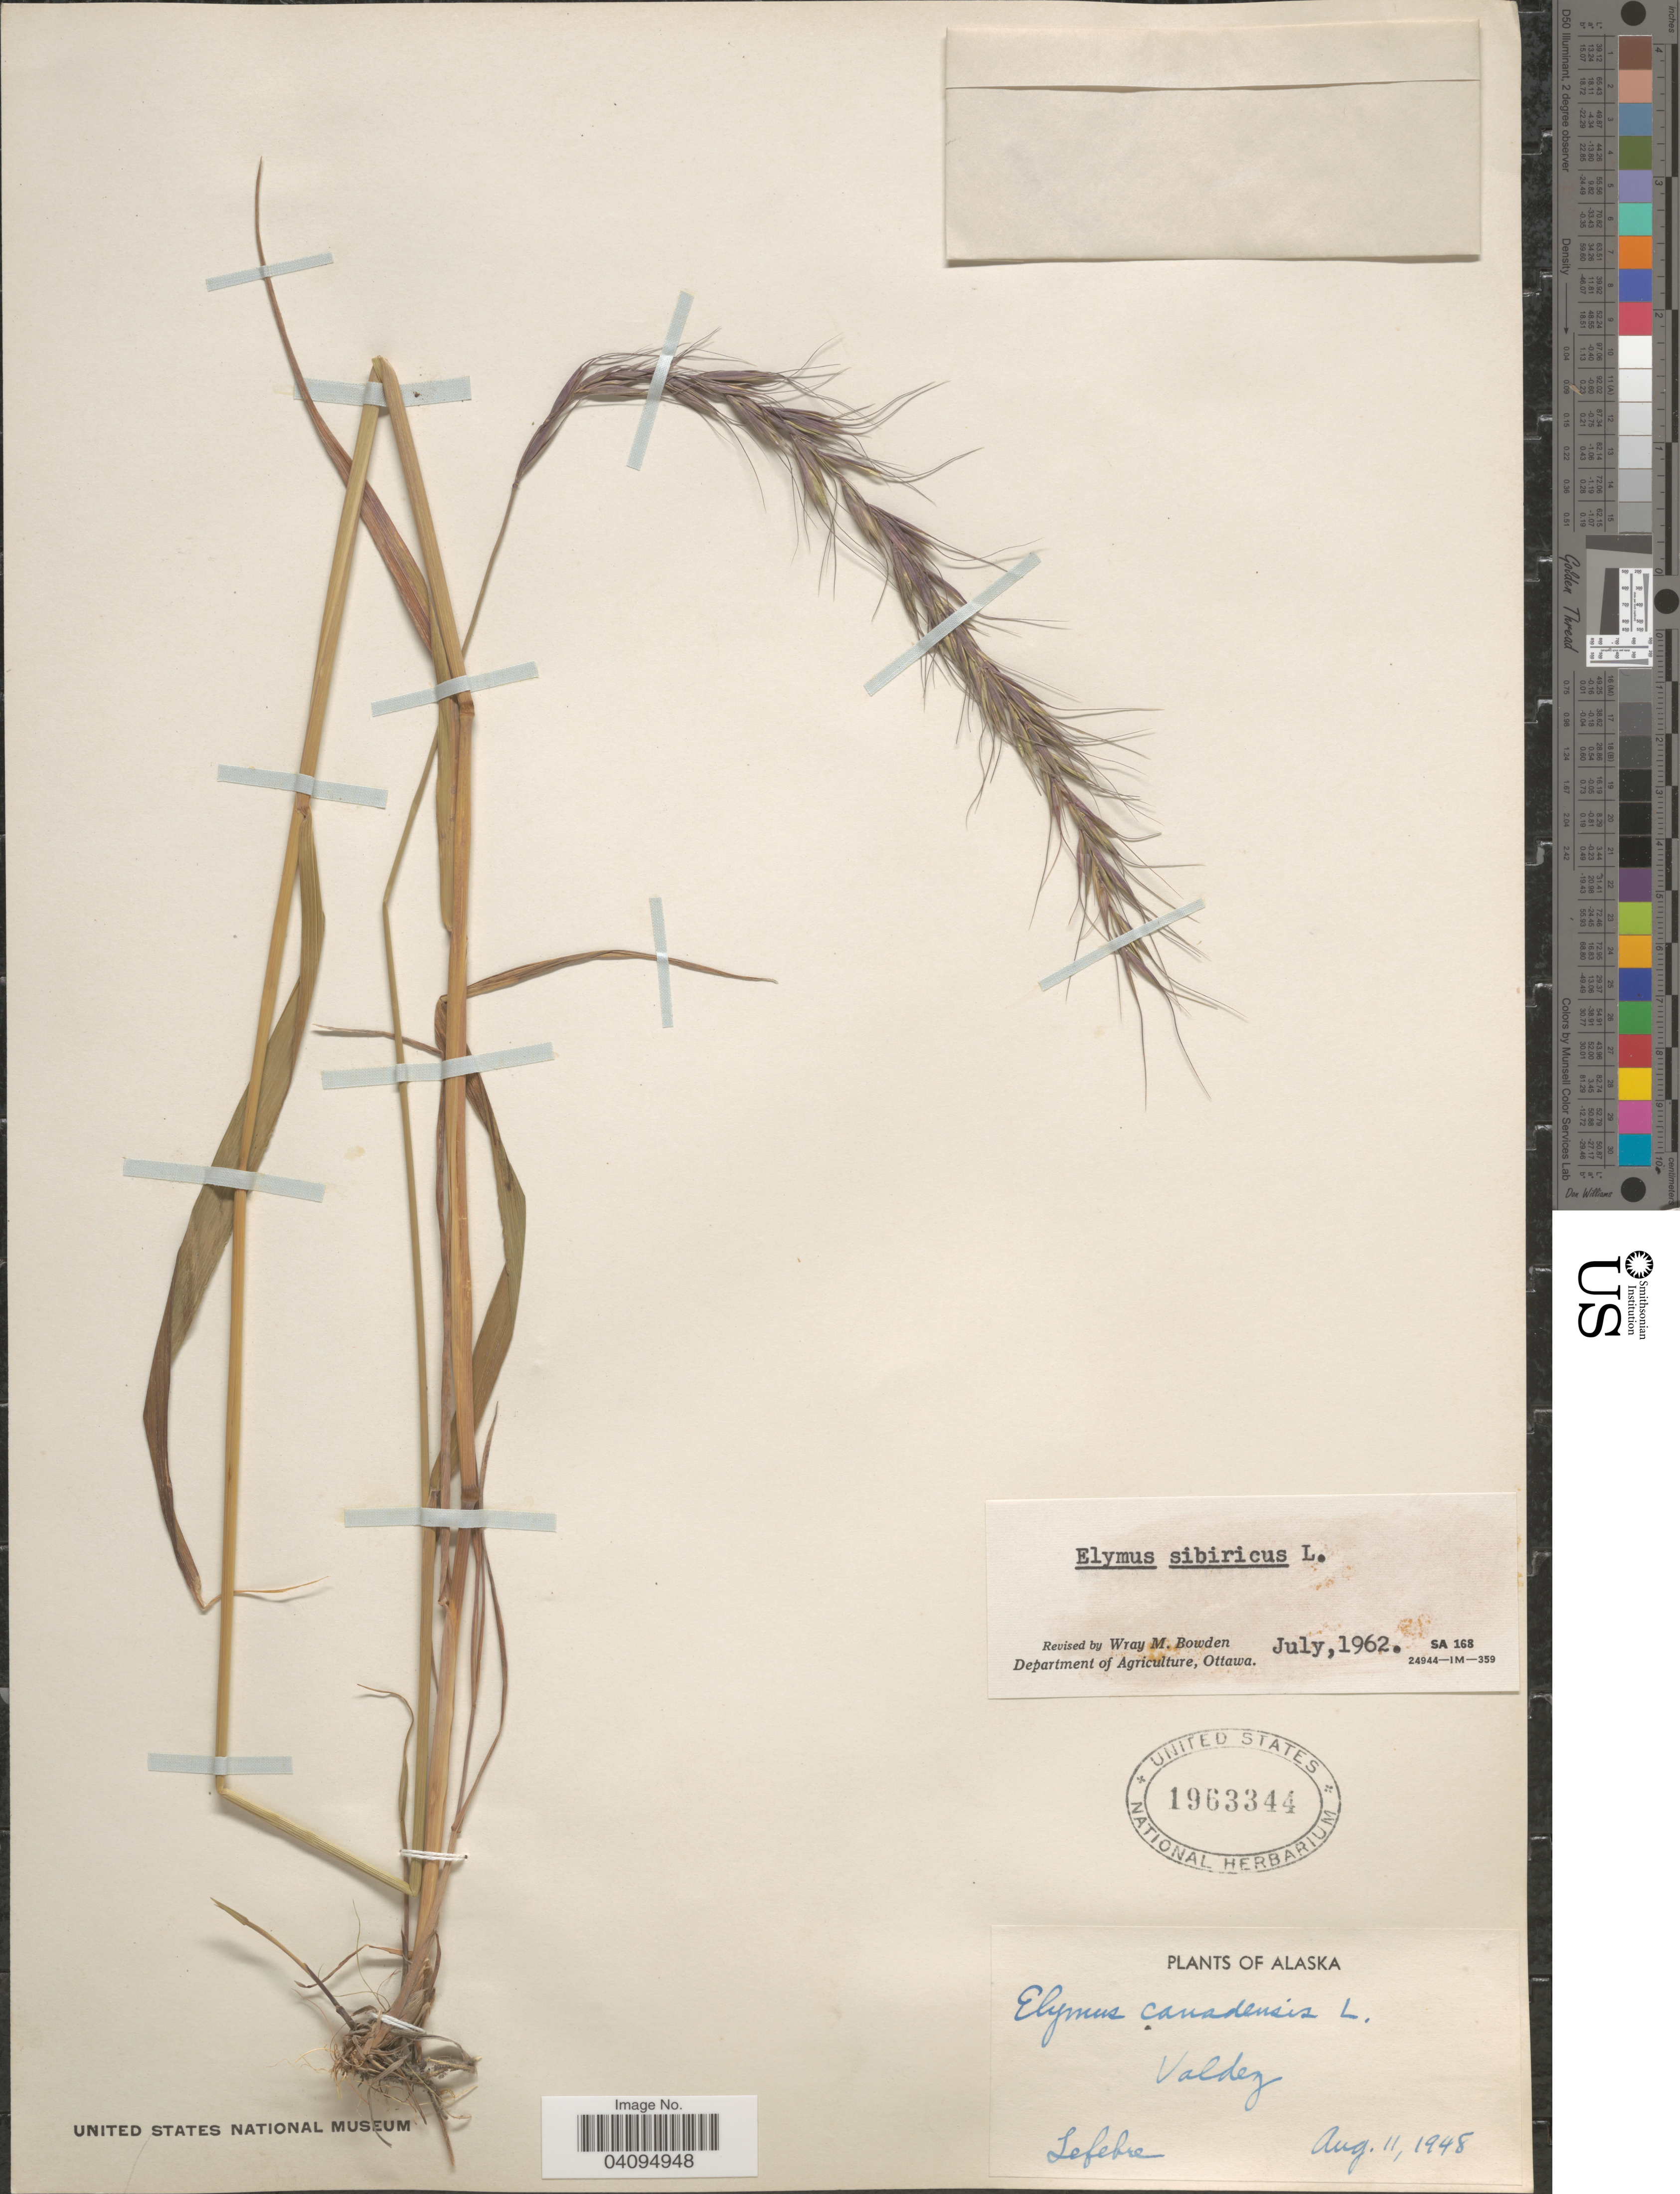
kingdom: Plantae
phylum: Tracheophyta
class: Liliopsida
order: Poales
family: Poaceae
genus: Elymus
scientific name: Elymus sierrae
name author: Gould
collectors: Lefebre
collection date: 1948-08-11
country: United States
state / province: Alaska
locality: Valdez.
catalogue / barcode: US 1963344